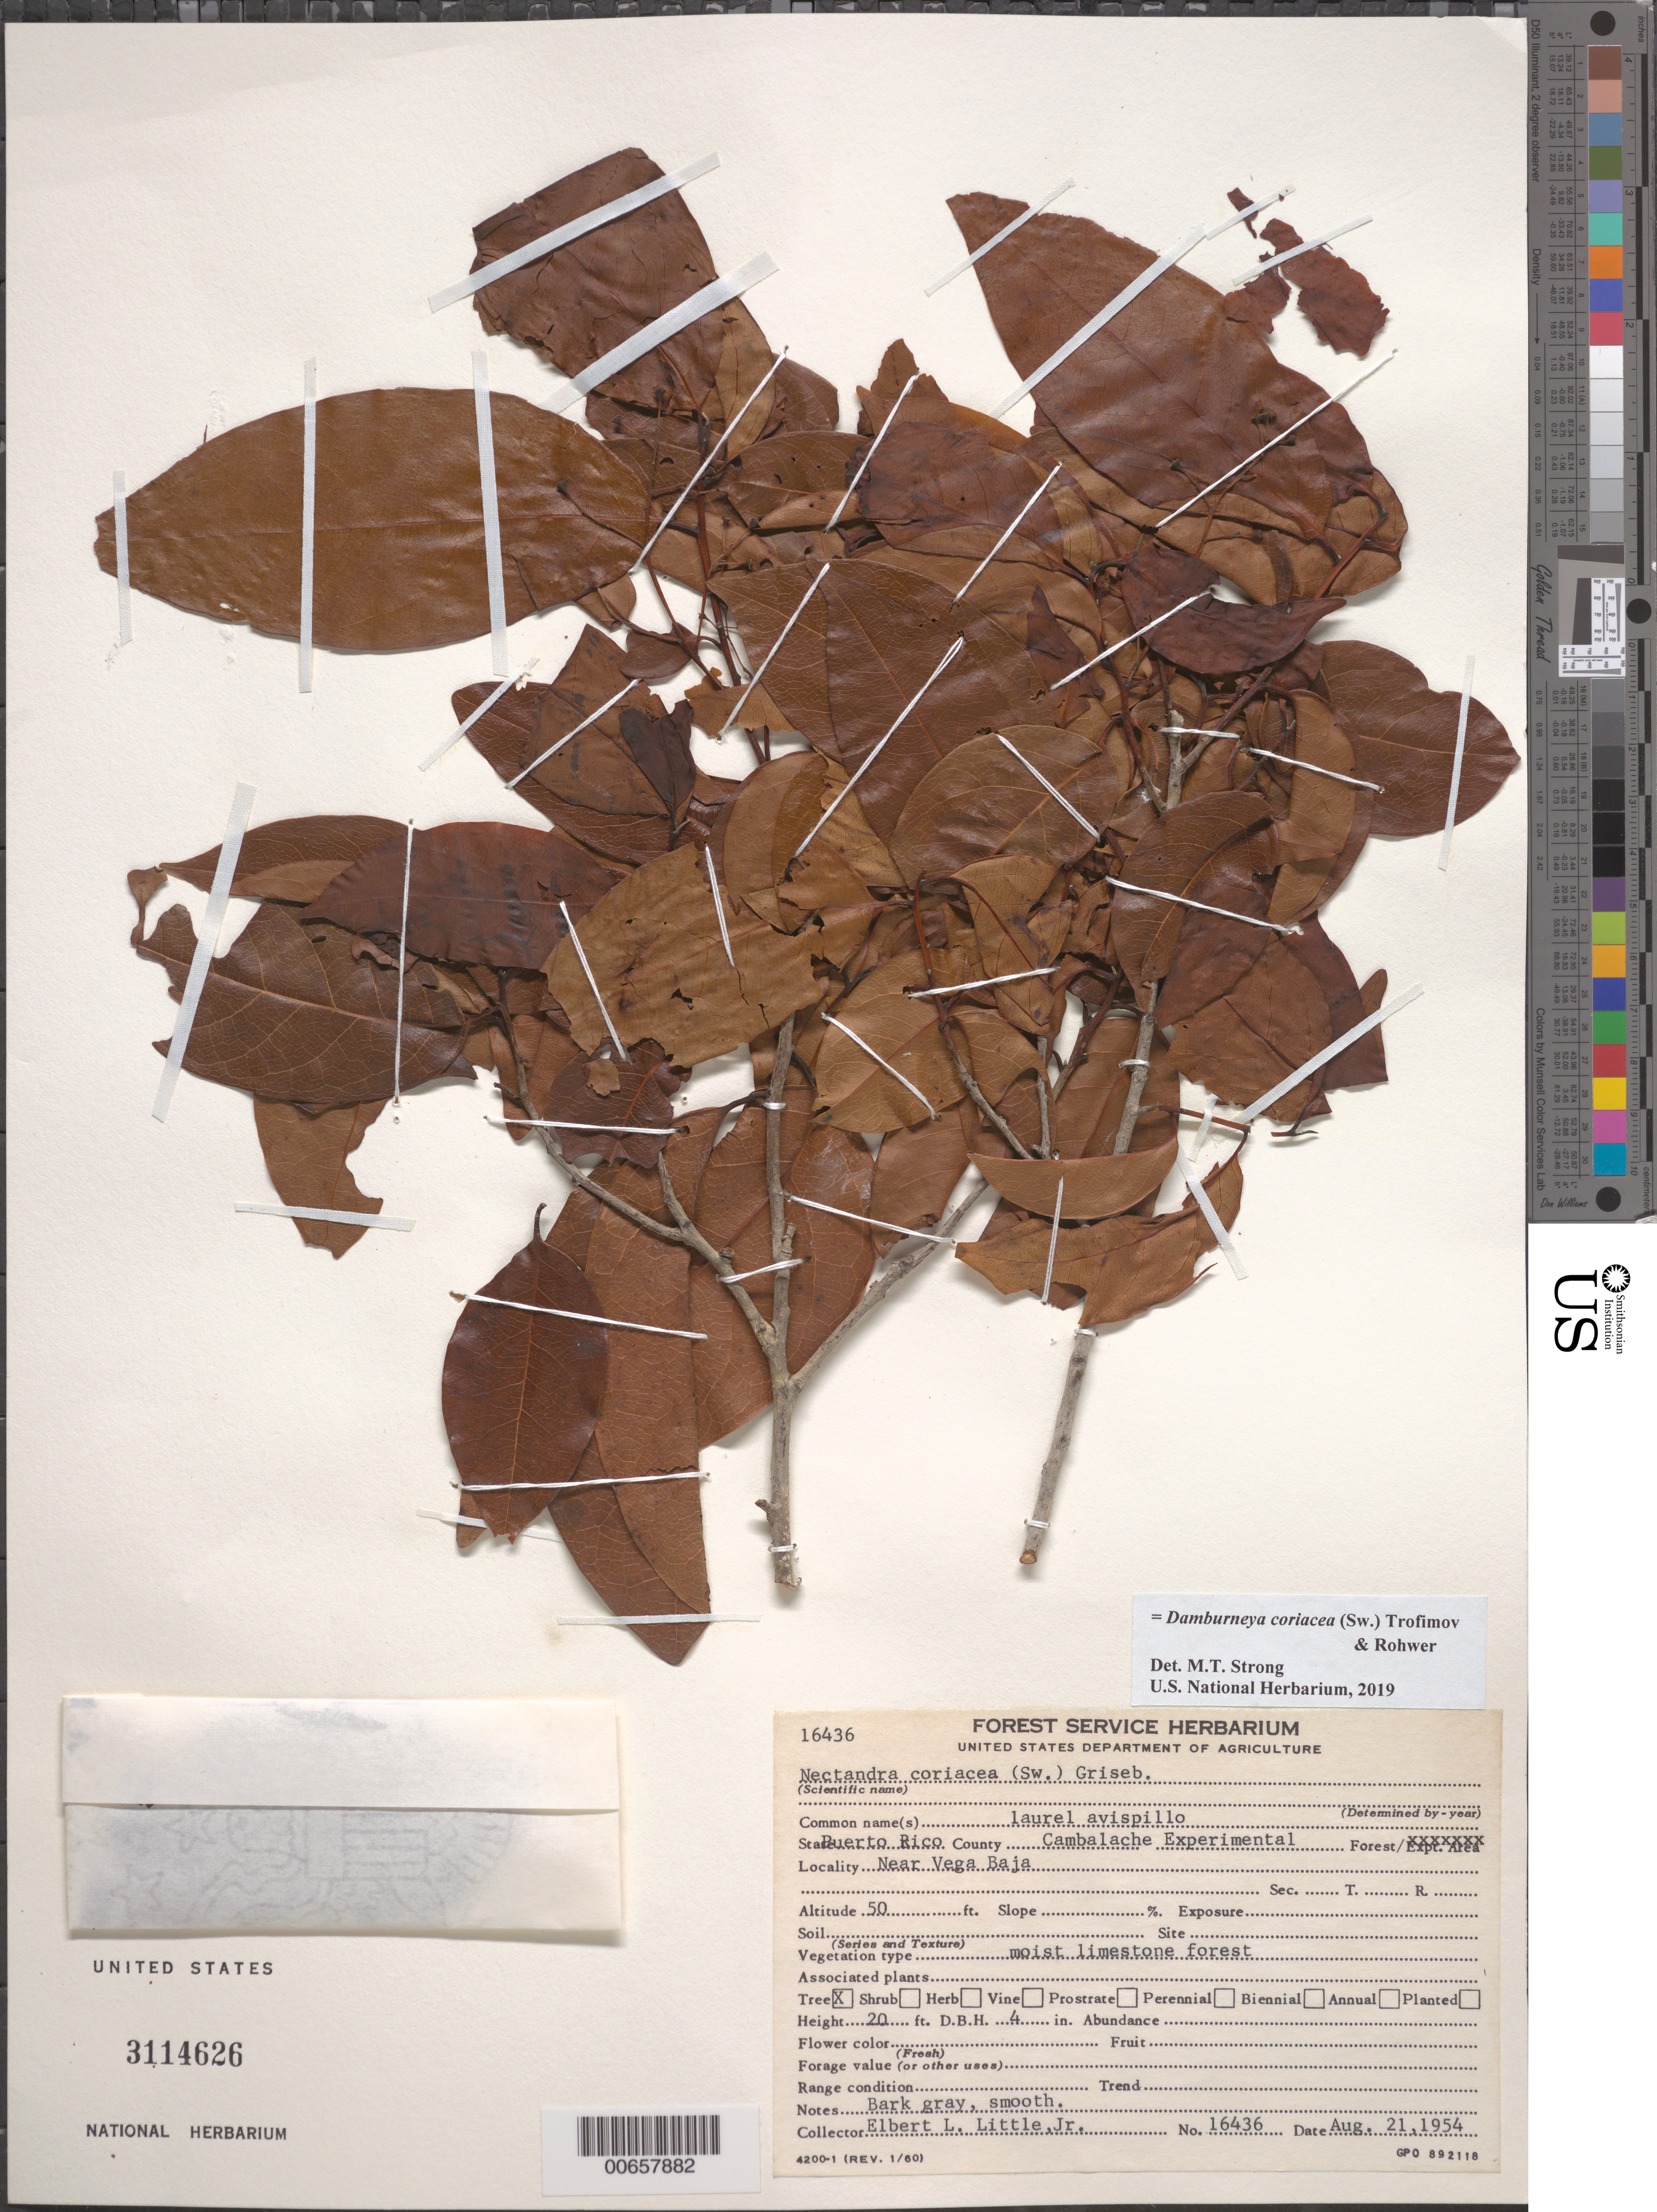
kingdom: Plantae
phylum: Tracheophyta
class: Magnoliopsida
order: Laurales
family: Lauraceae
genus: Damburneya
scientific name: Damburneya coriacea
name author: (Sw.) Trofimov & Rohwer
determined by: Strong, M. T., (US), Smithsonian Institution - National Museum of Natural History (UNITED STATES)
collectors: E. L. Little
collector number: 16436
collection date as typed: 21 Aug 1954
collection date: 1954-08-21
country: Puerto Rico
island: Greater Antilles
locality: Cambalache Exp. Forest, near Vega Baja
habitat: Moist limestone forest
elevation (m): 15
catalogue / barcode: US 3114626